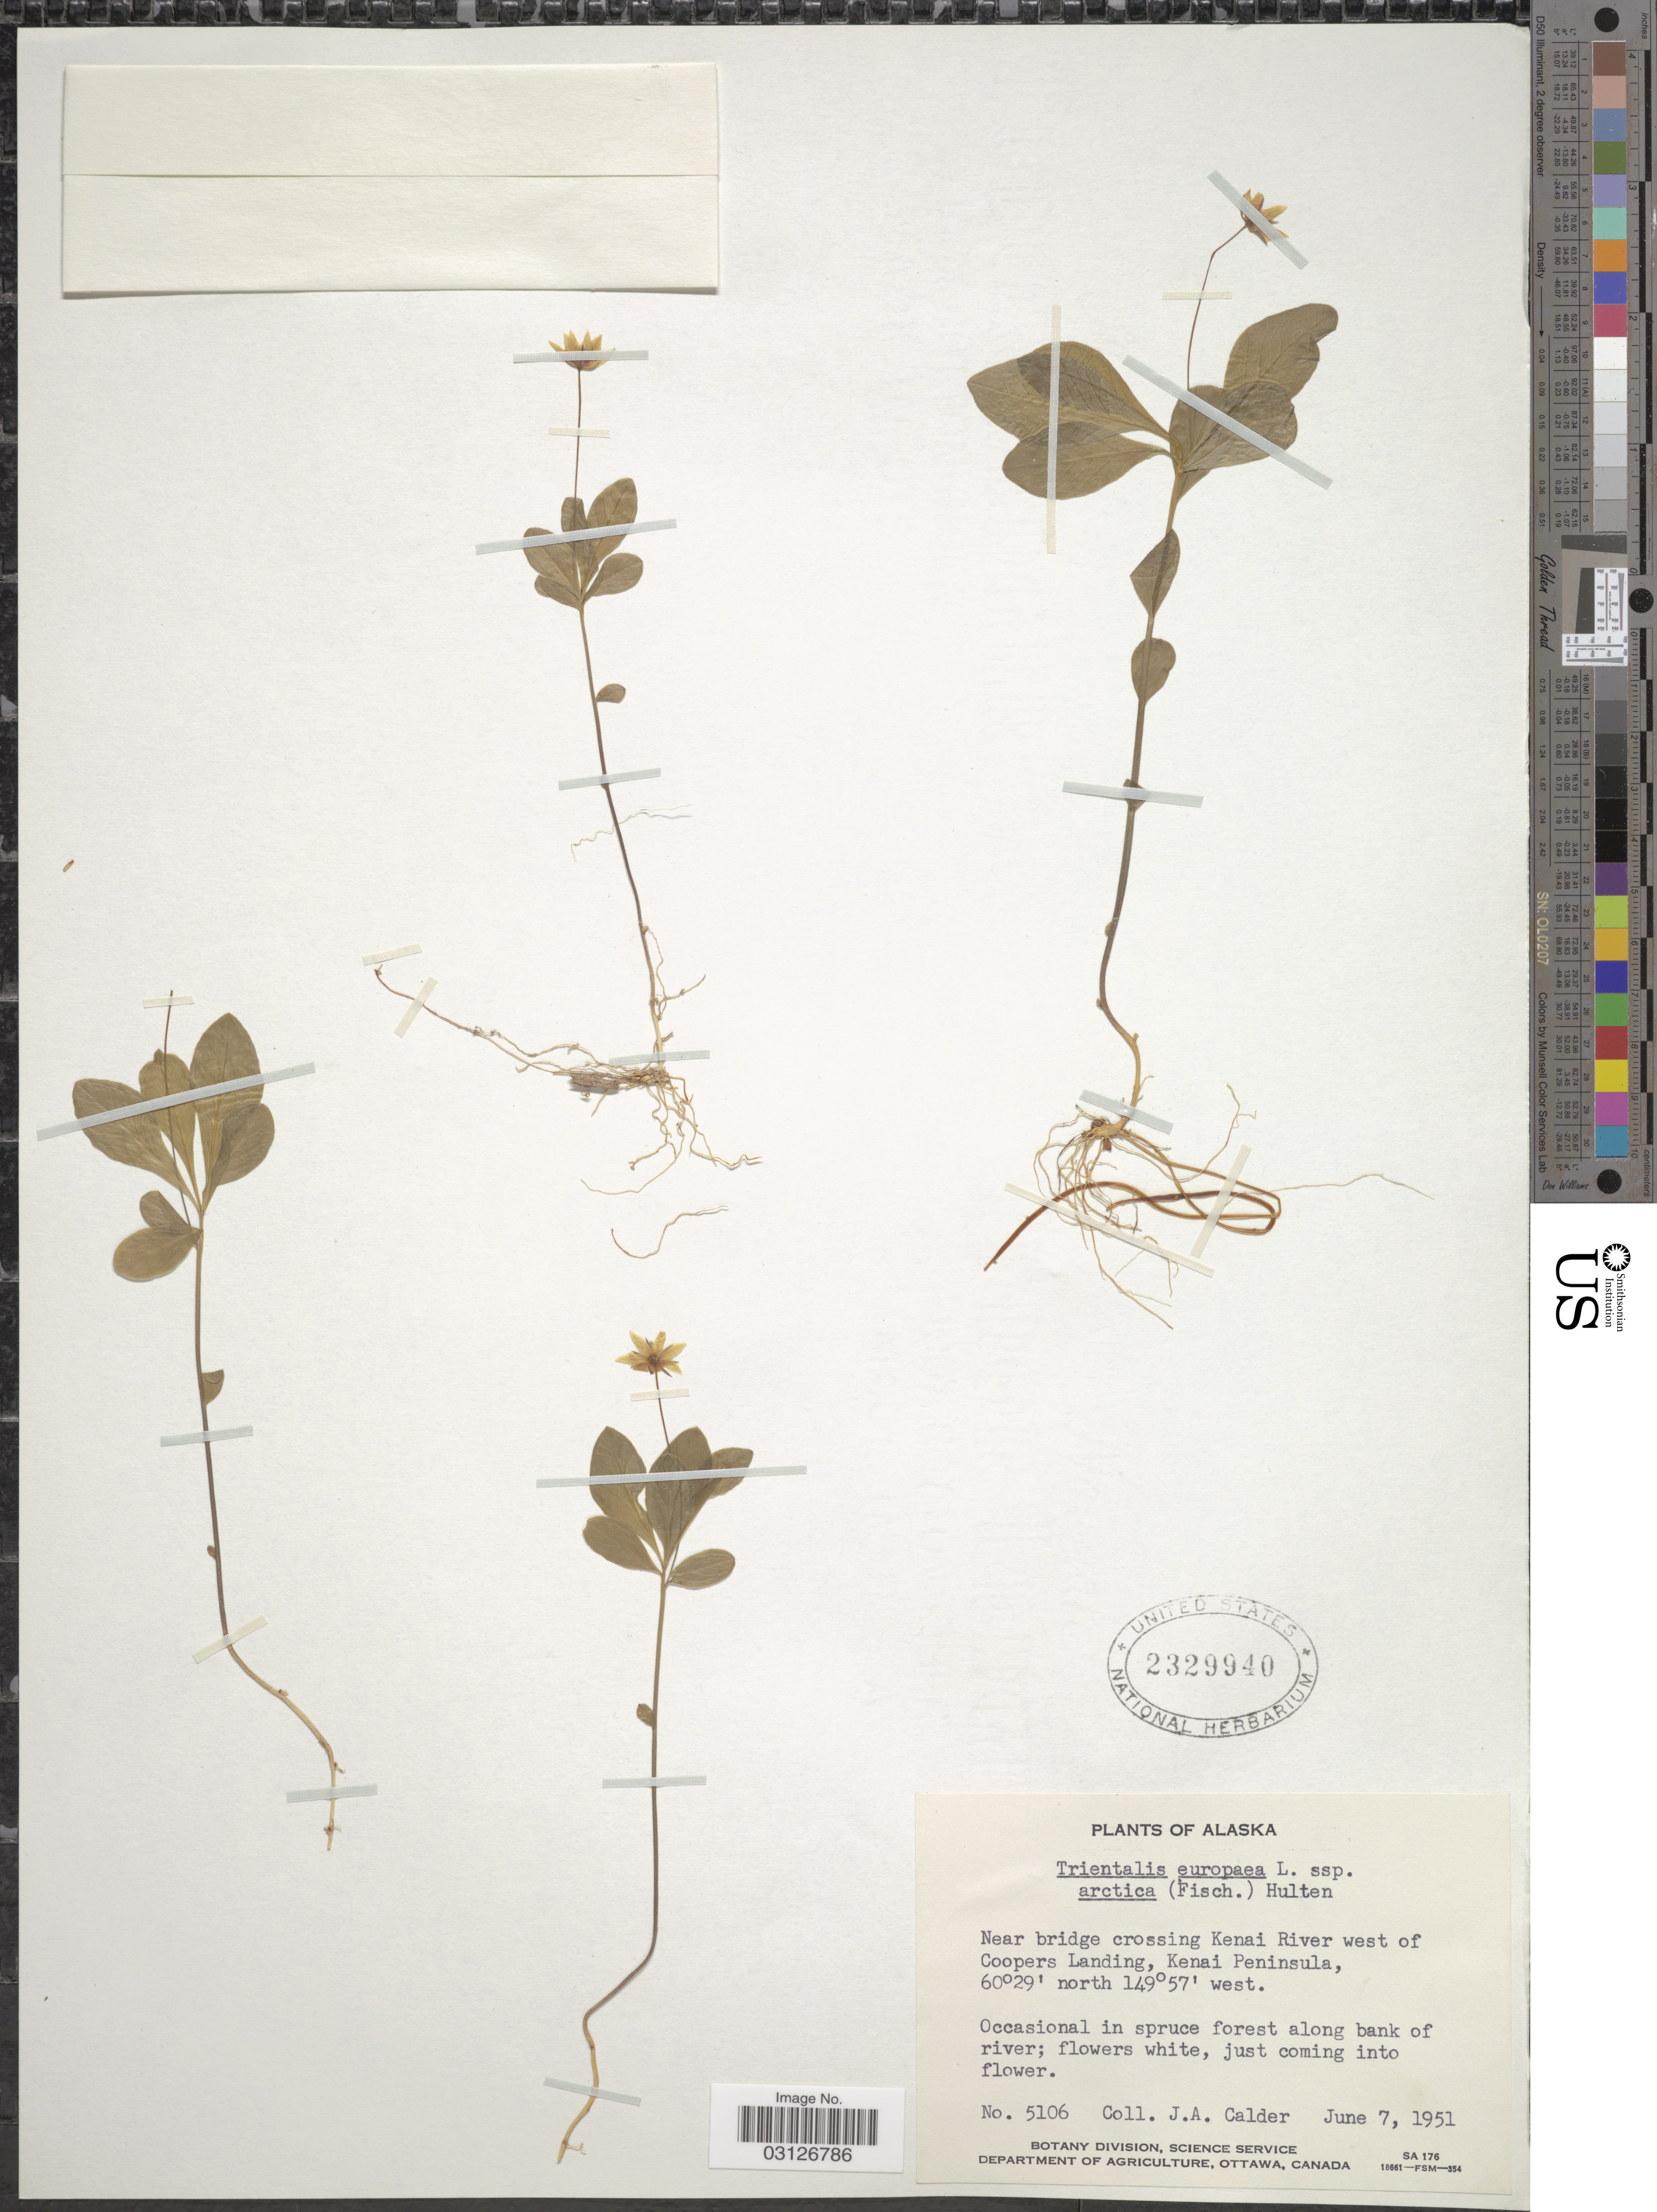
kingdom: Plantae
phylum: Tracheophyta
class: Magnoliopsida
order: Ericales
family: Primulaceae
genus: Trientalis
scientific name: Trientalis europaea subsp. arctica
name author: (Fisch. ex Hook.) Hultén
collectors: J. A. Calder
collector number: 5106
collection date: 1951-06-07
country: United States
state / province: Alaska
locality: Near bridge crossing Kenai River west of Coopers Landing, Kenai Peninsula.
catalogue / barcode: US 2329940